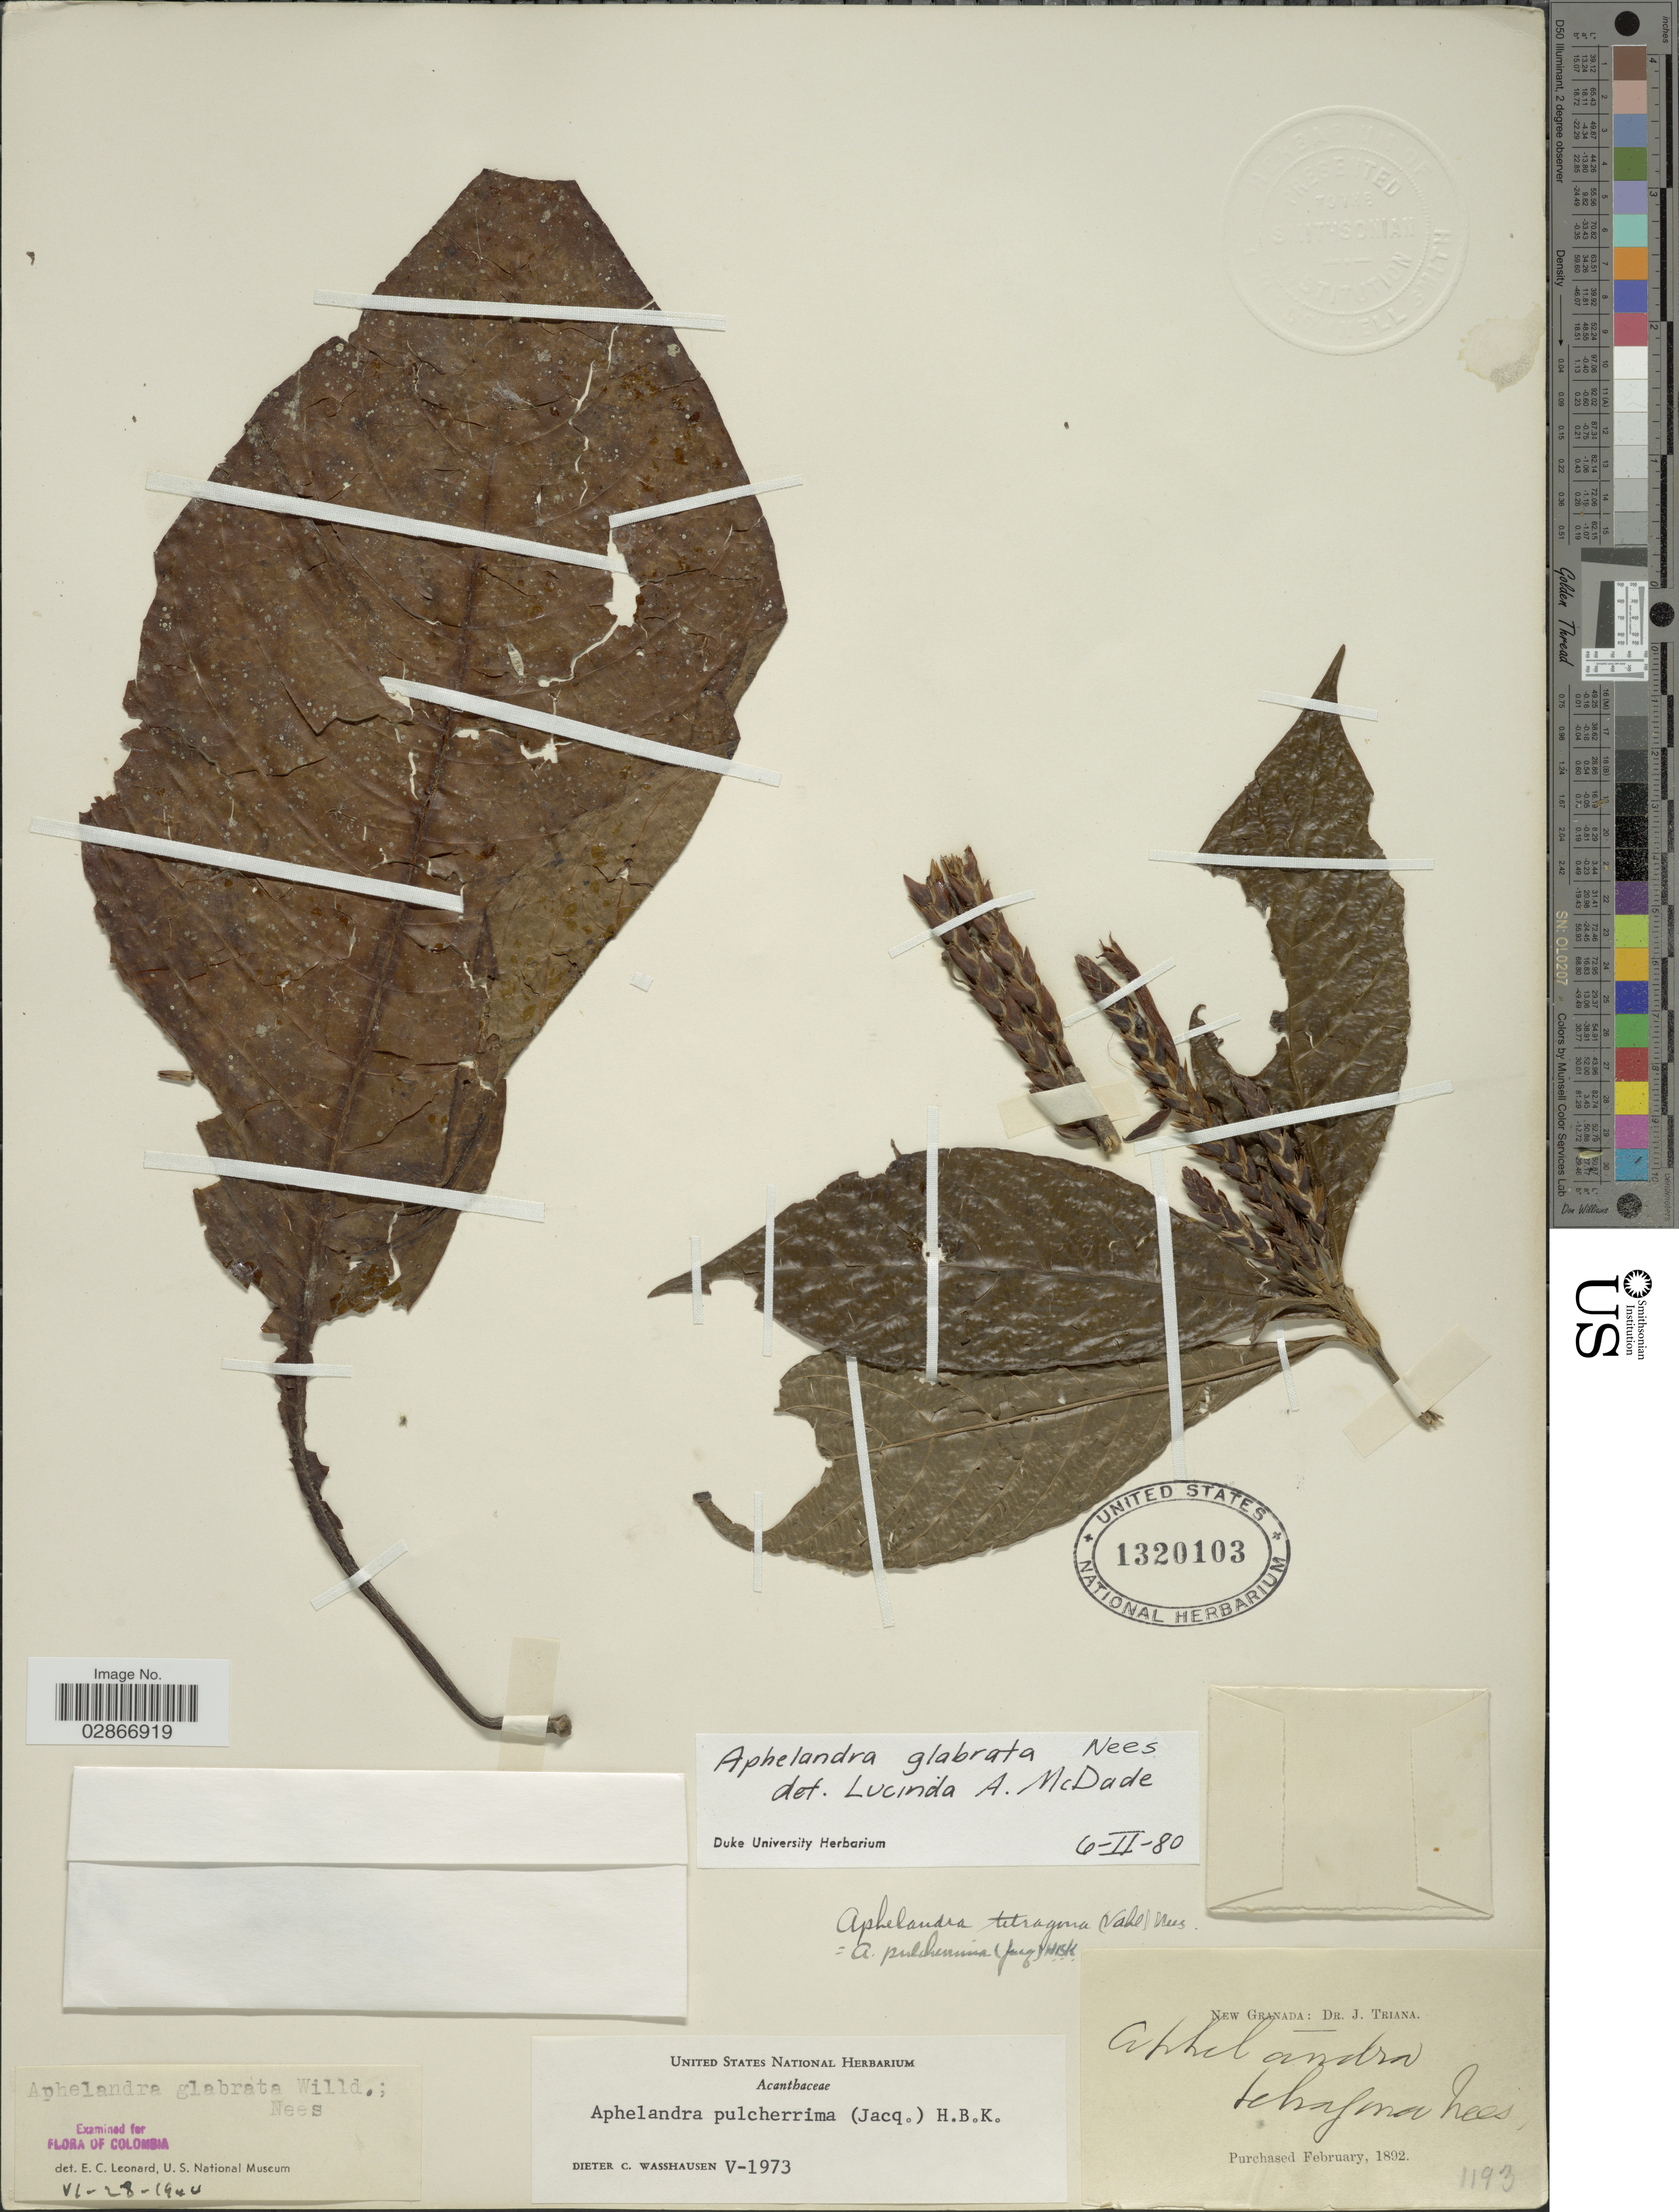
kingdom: Plantae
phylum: Tracheophyta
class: Magnoliopsida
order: Lamiales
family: Acanthaceae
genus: Aphelandra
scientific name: Aphelandra glabrata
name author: Willd. ex Nees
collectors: J. Triana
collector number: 1193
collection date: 1892-02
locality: New Granada.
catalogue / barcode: US 1320103